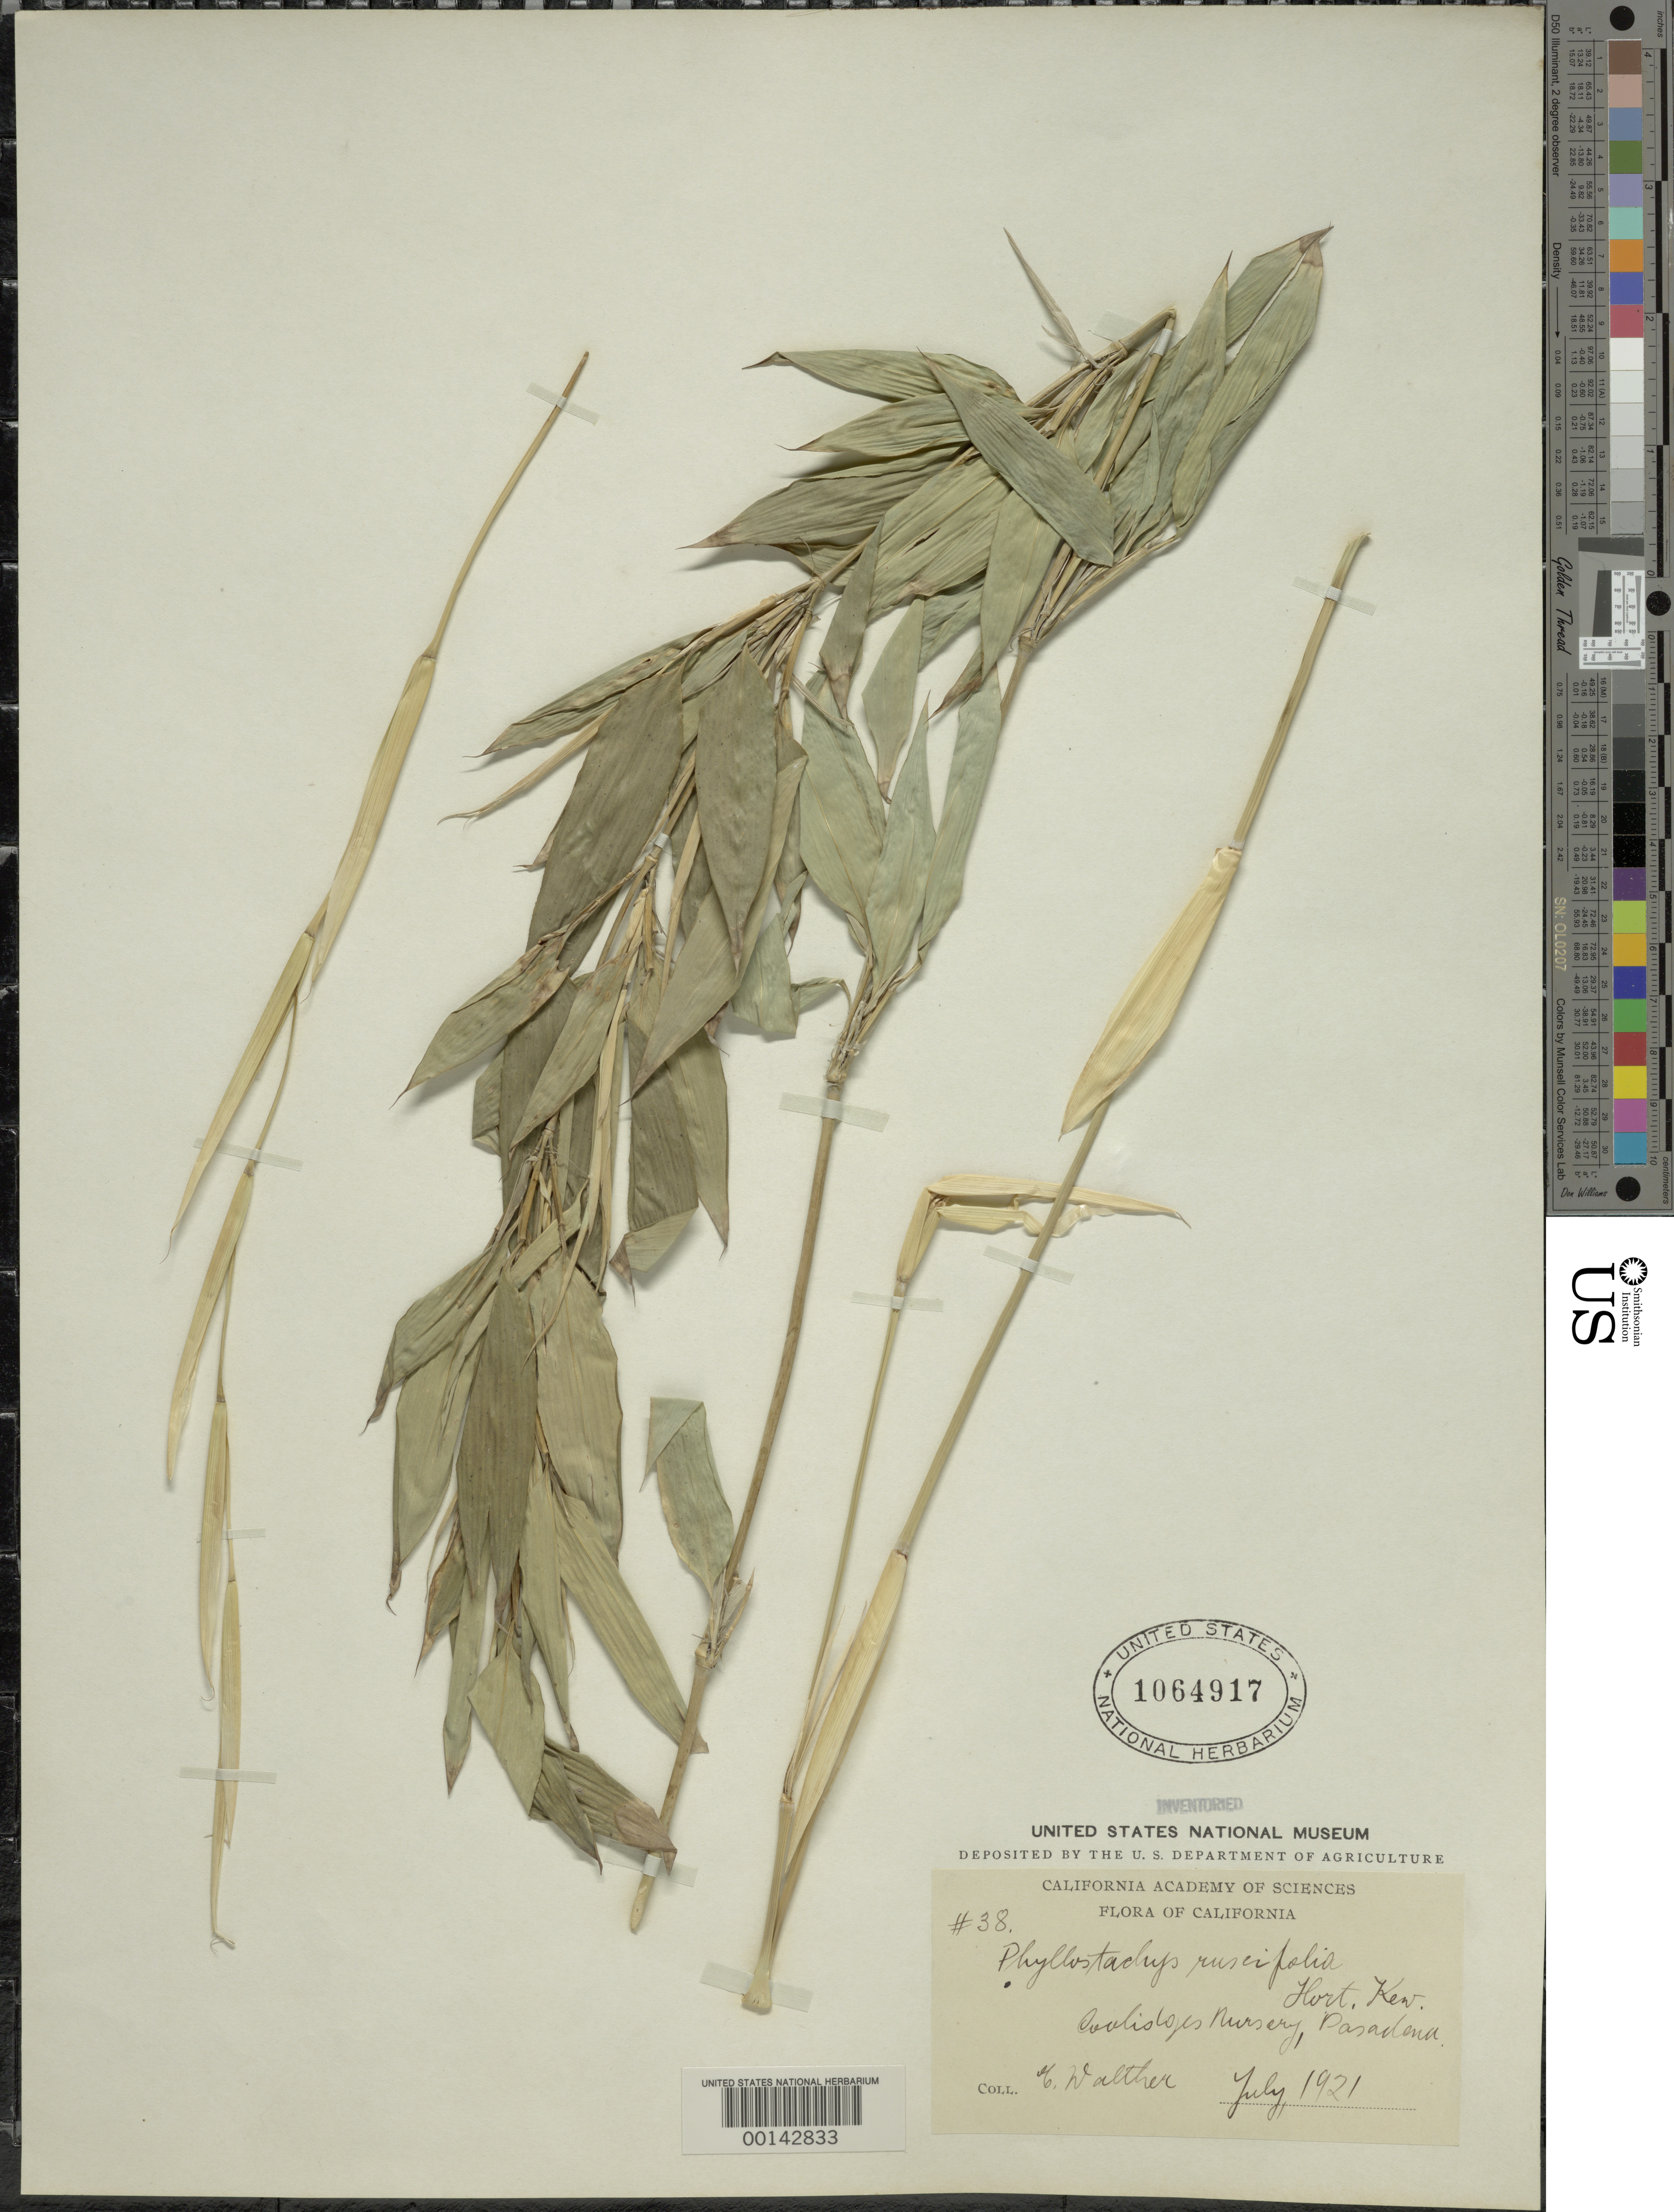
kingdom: Plantae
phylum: Tracheophyta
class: Liliopsida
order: Poales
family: Poaceae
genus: Shibataea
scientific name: Shibataea kumasasa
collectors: -- Walther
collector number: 38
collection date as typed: Jul 1921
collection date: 1921-07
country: United States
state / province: California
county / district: Los Angeles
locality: Pasadena, Coolidges Nursery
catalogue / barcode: US 1064917